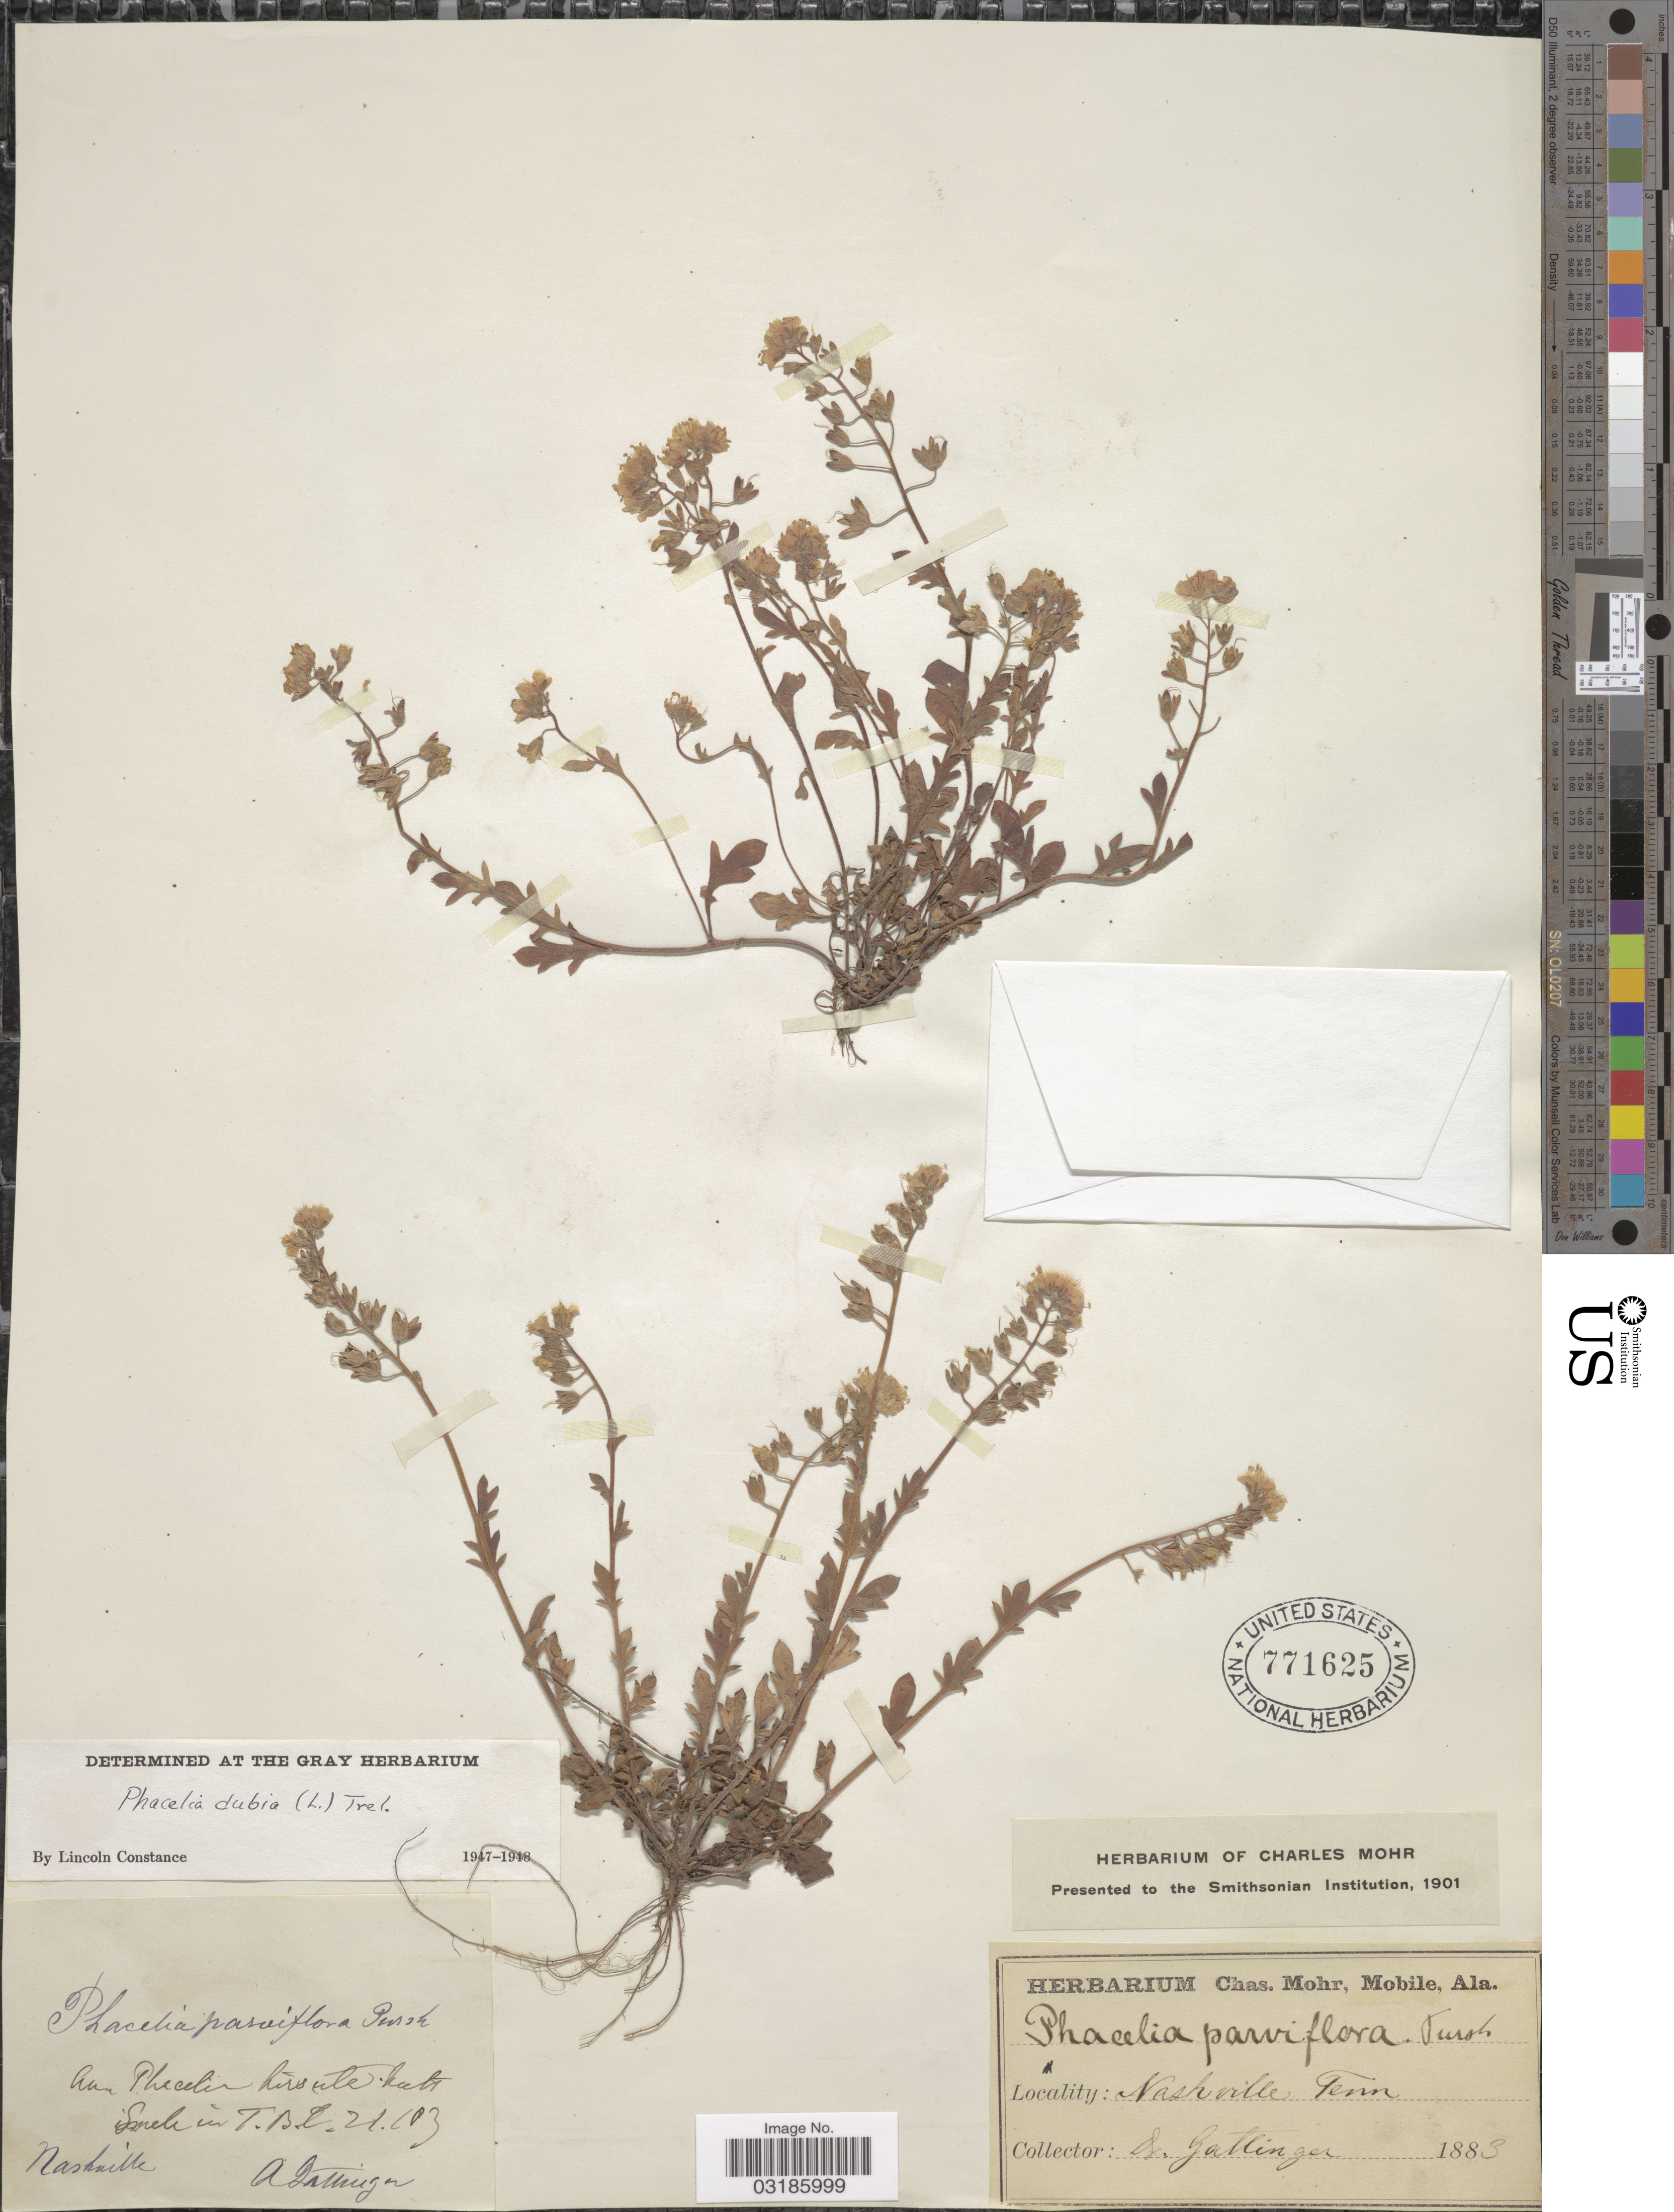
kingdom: Plantae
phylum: Tracheophyta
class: Magnoliopsida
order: Boraginales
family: Hydrophyllaceae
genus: Phacelia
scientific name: Phacelia dubia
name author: (L.) Trel.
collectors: A. Gattinger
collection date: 1883-03-21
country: United States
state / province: Tennessee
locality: Nashville.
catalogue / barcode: US 771625